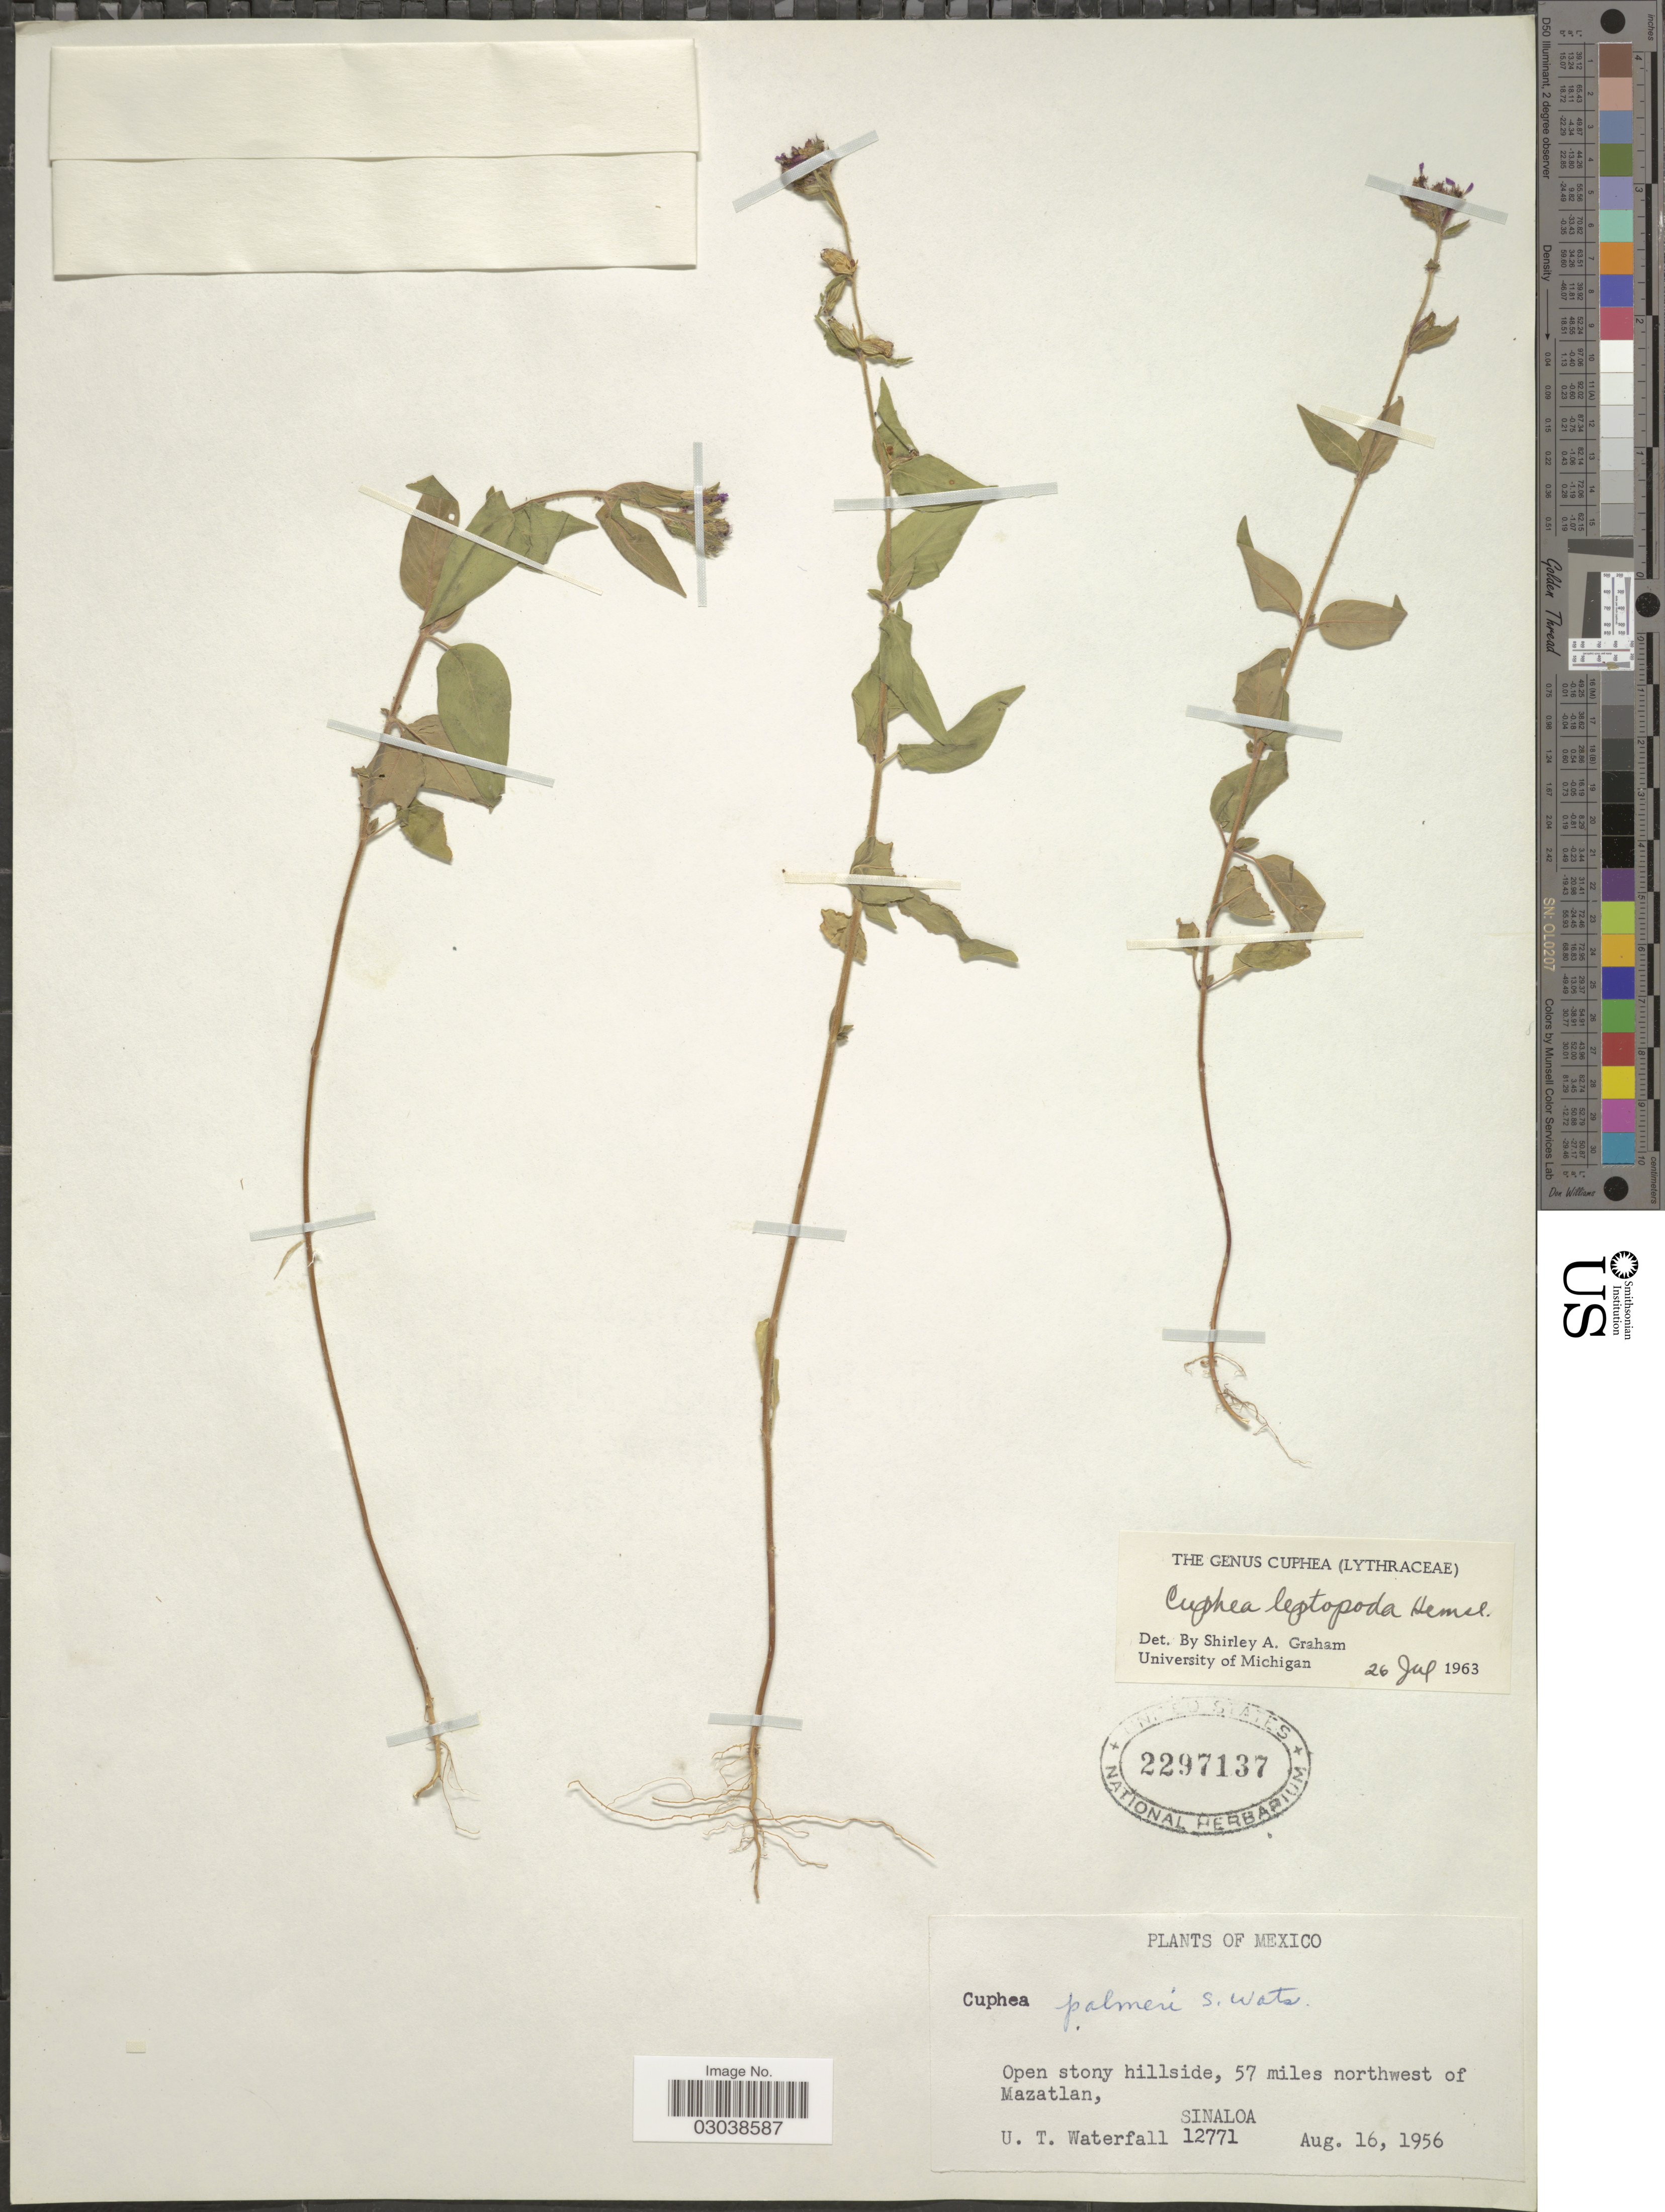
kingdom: Plantae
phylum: Tracheophyta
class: Magnoliopsida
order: Myrtales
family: Lythraceae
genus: Cuphea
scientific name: Cuphea leptopoda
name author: Hemsl.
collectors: U. T. Waterfall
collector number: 12771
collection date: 1956-08-16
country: Mexico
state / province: Sinaloa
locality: Open stony hillside, 57 miles northwest of Mazatlan.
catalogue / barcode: US 2297137